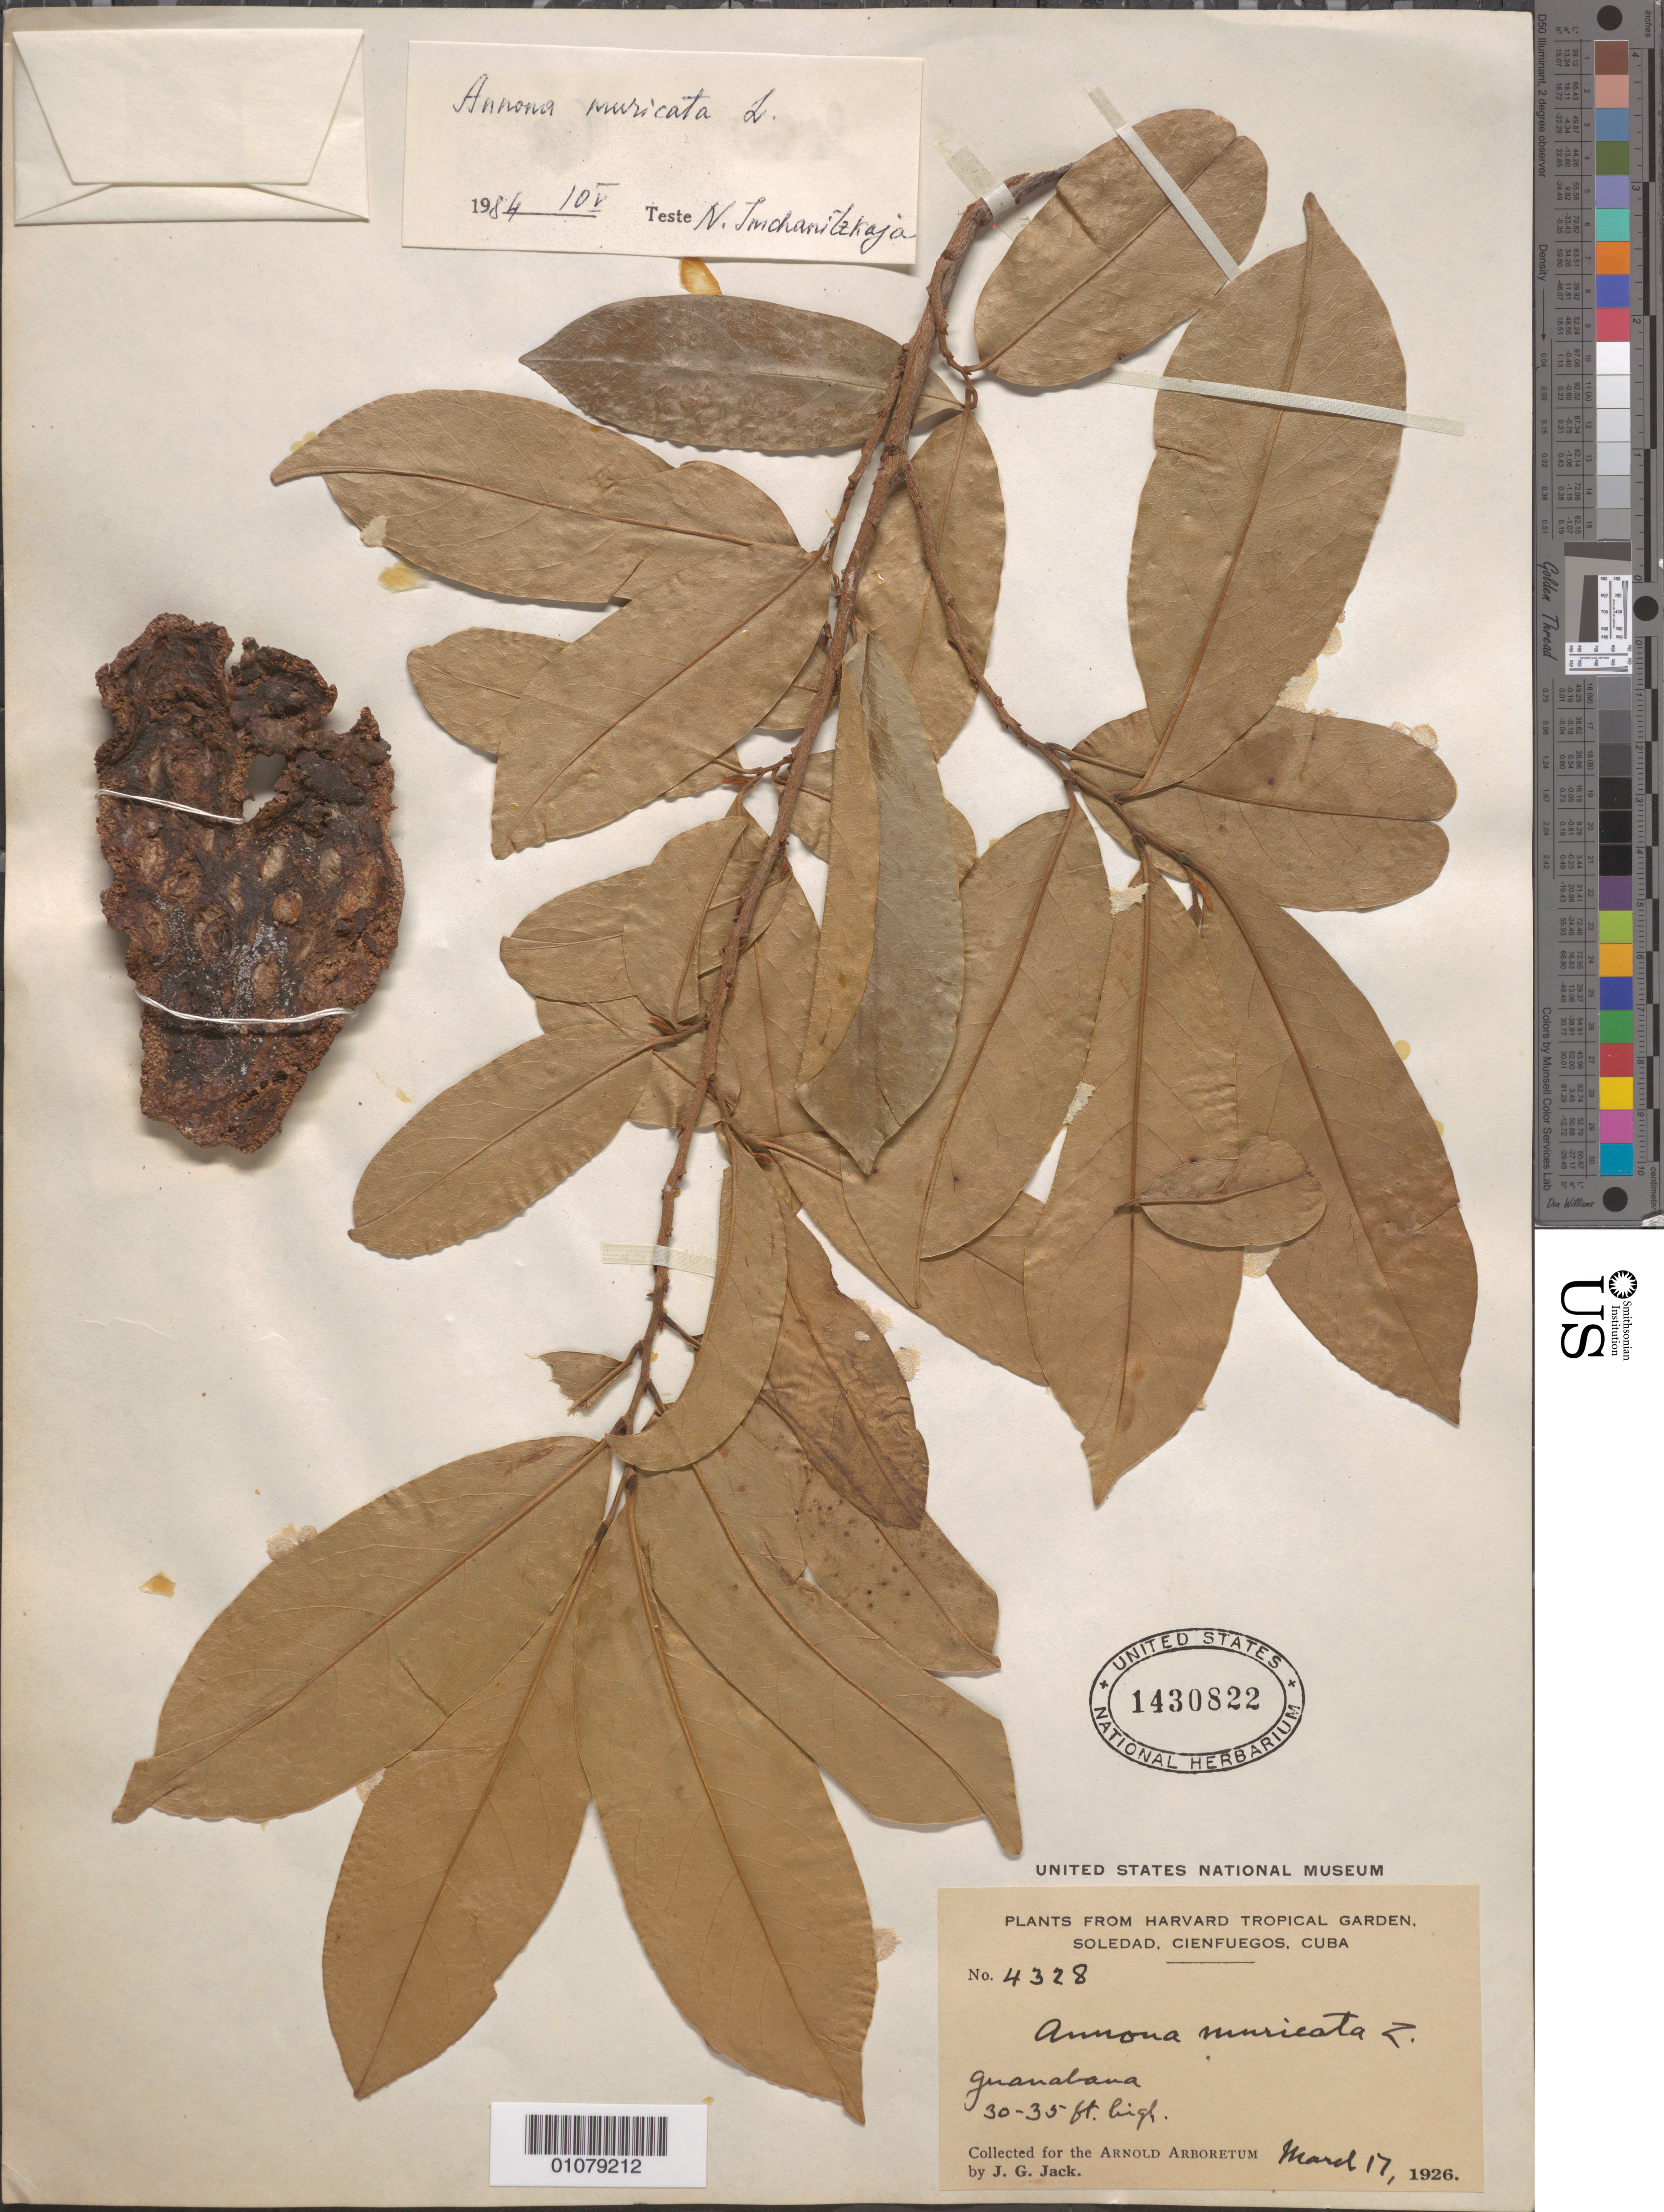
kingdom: Plantae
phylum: Tracheophyta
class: Magnoliopsida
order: Magnoliales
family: Annonaceae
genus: Annona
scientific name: Annona muricata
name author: L.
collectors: J. G. Jack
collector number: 4328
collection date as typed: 17 Mar 1926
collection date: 1926-03-17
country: Cuba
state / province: Cienfuegos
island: Cuba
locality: Plants from Harvard Tropical Garden, Soledad, Cienfuegos, Cuba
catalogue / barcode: US 1430822